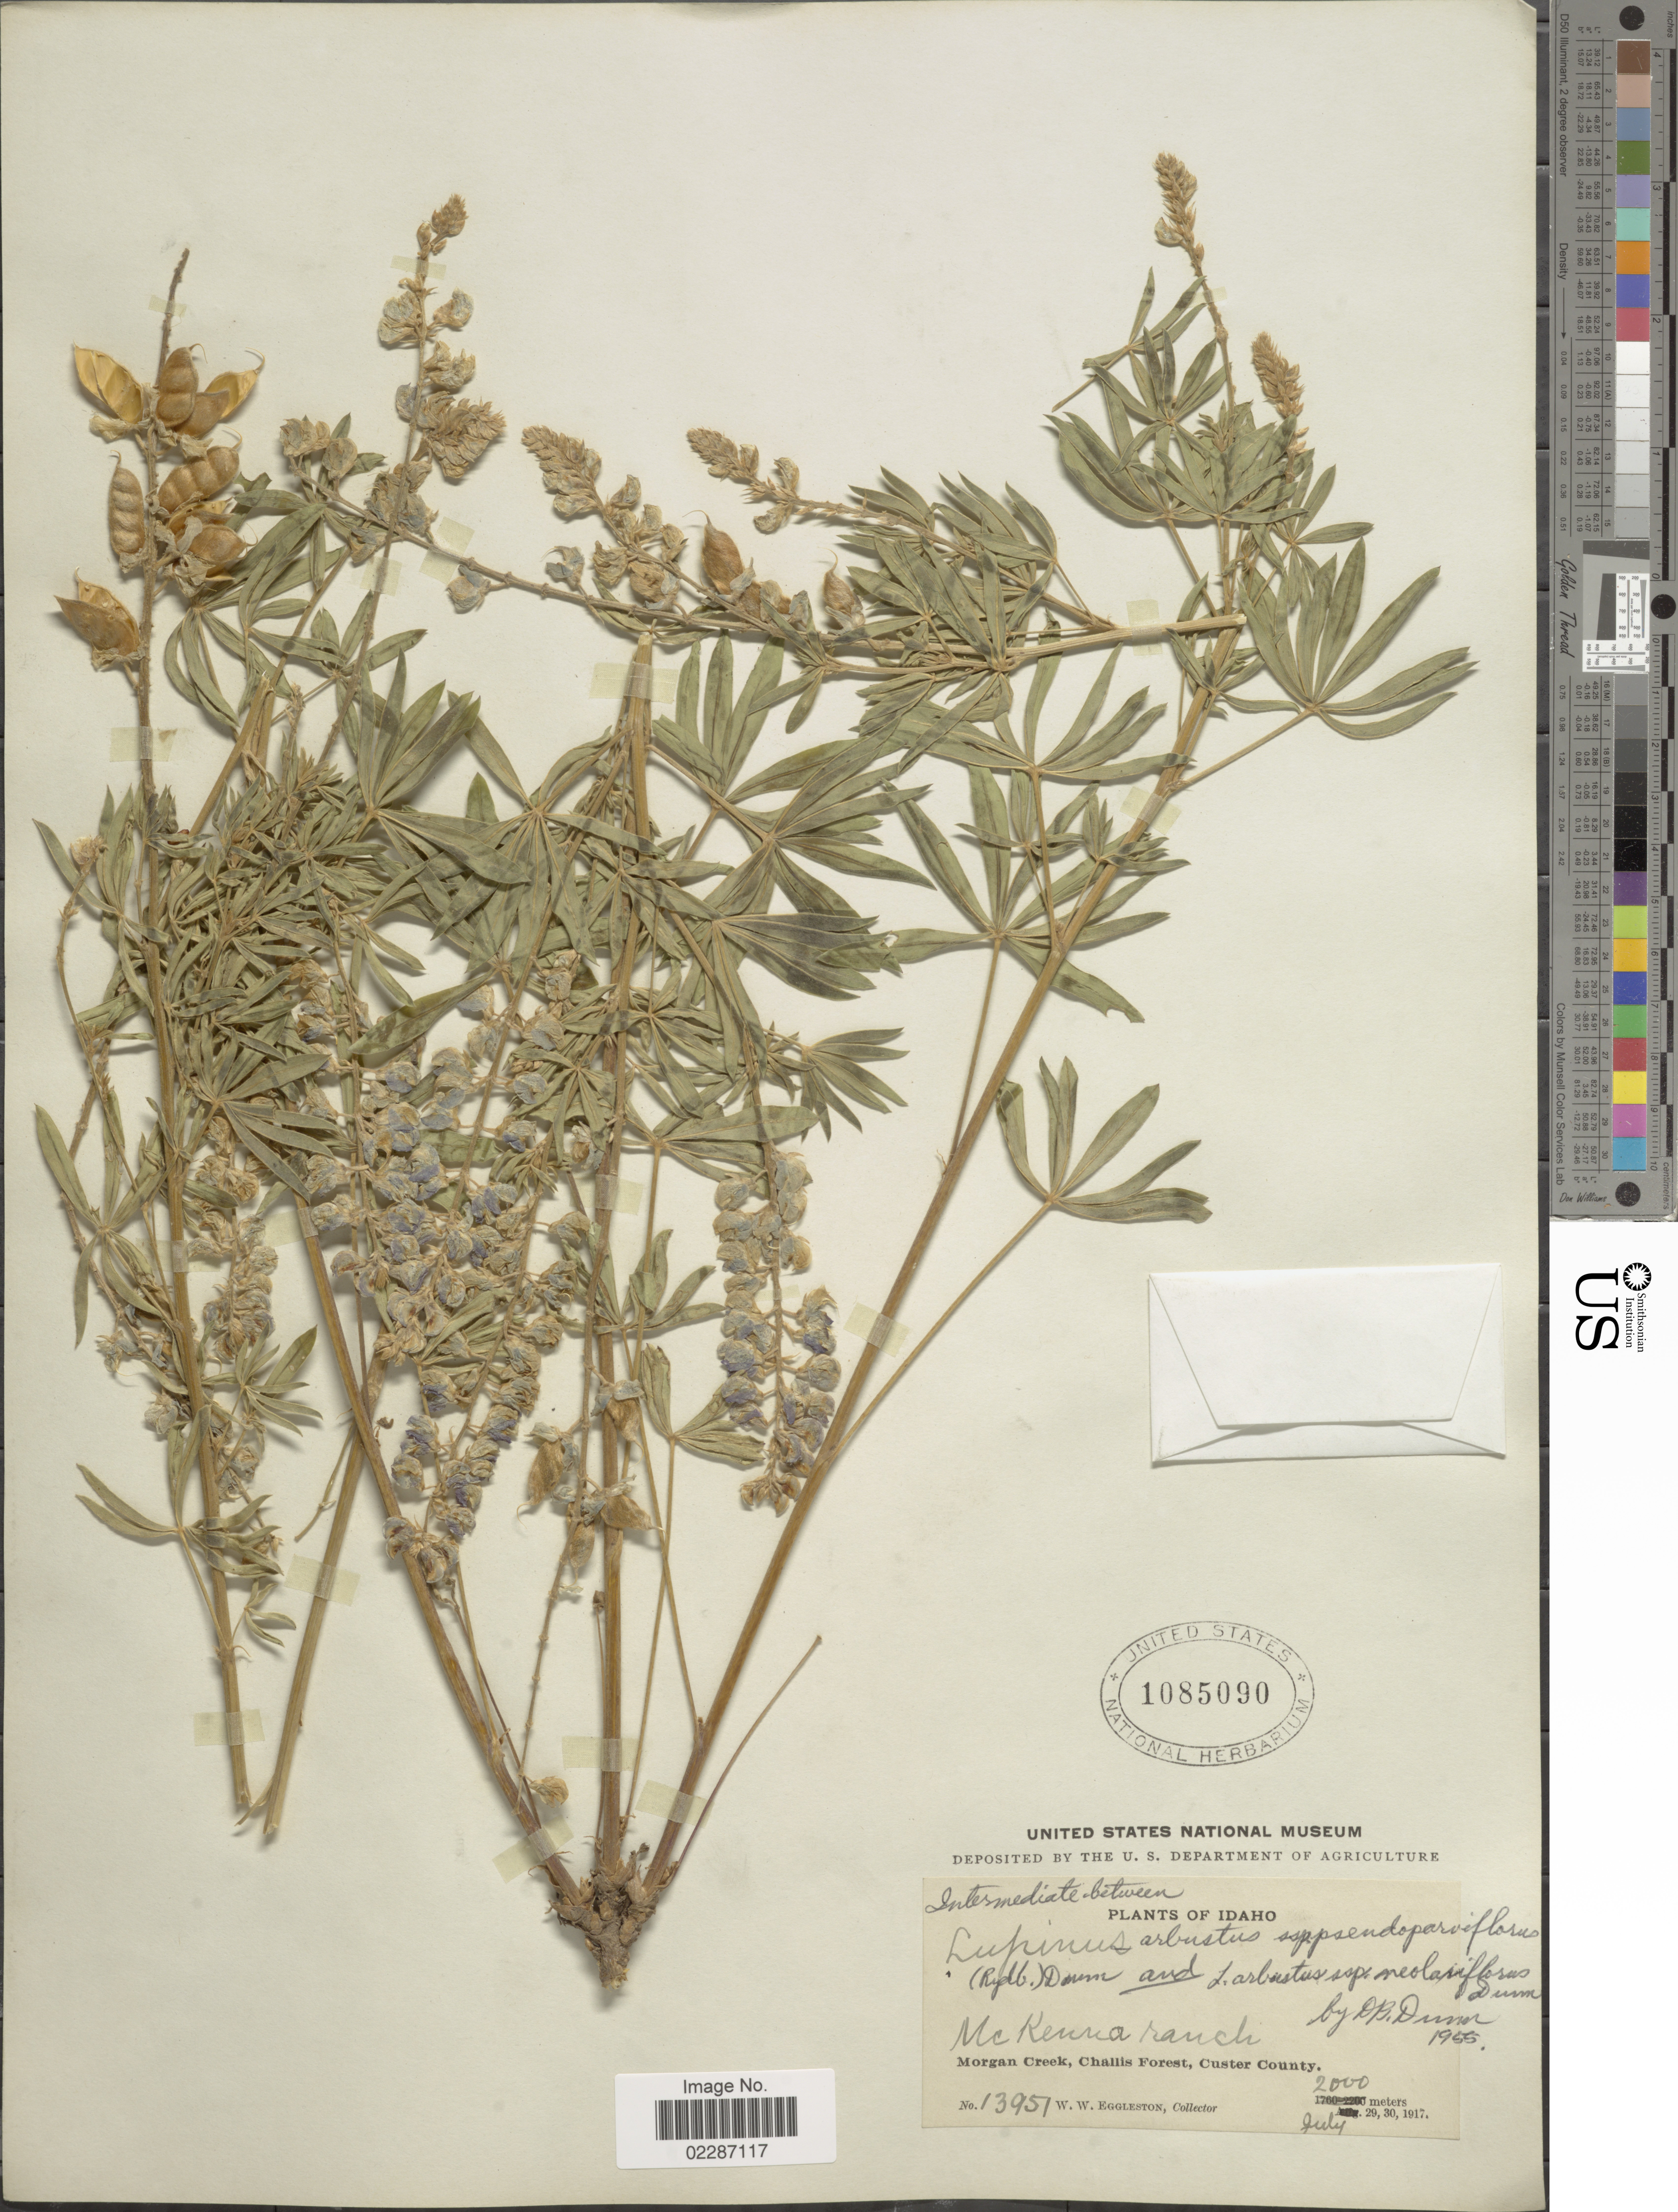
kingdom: Plantae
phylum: Tracheophyta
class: Magnoliopsida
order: Fabales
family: Fabaceae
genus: Lupinus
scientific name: Lupinus pseudoparviflorus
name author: Rydb.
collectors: W. W. Eggleston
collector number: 13951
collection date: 1917-07-29/1917-07-30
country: United States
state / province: Idaho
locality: McKenna ranch, Morgan Creek, Challis Forest, Custer County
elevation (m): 2000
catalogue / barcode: US 1085090